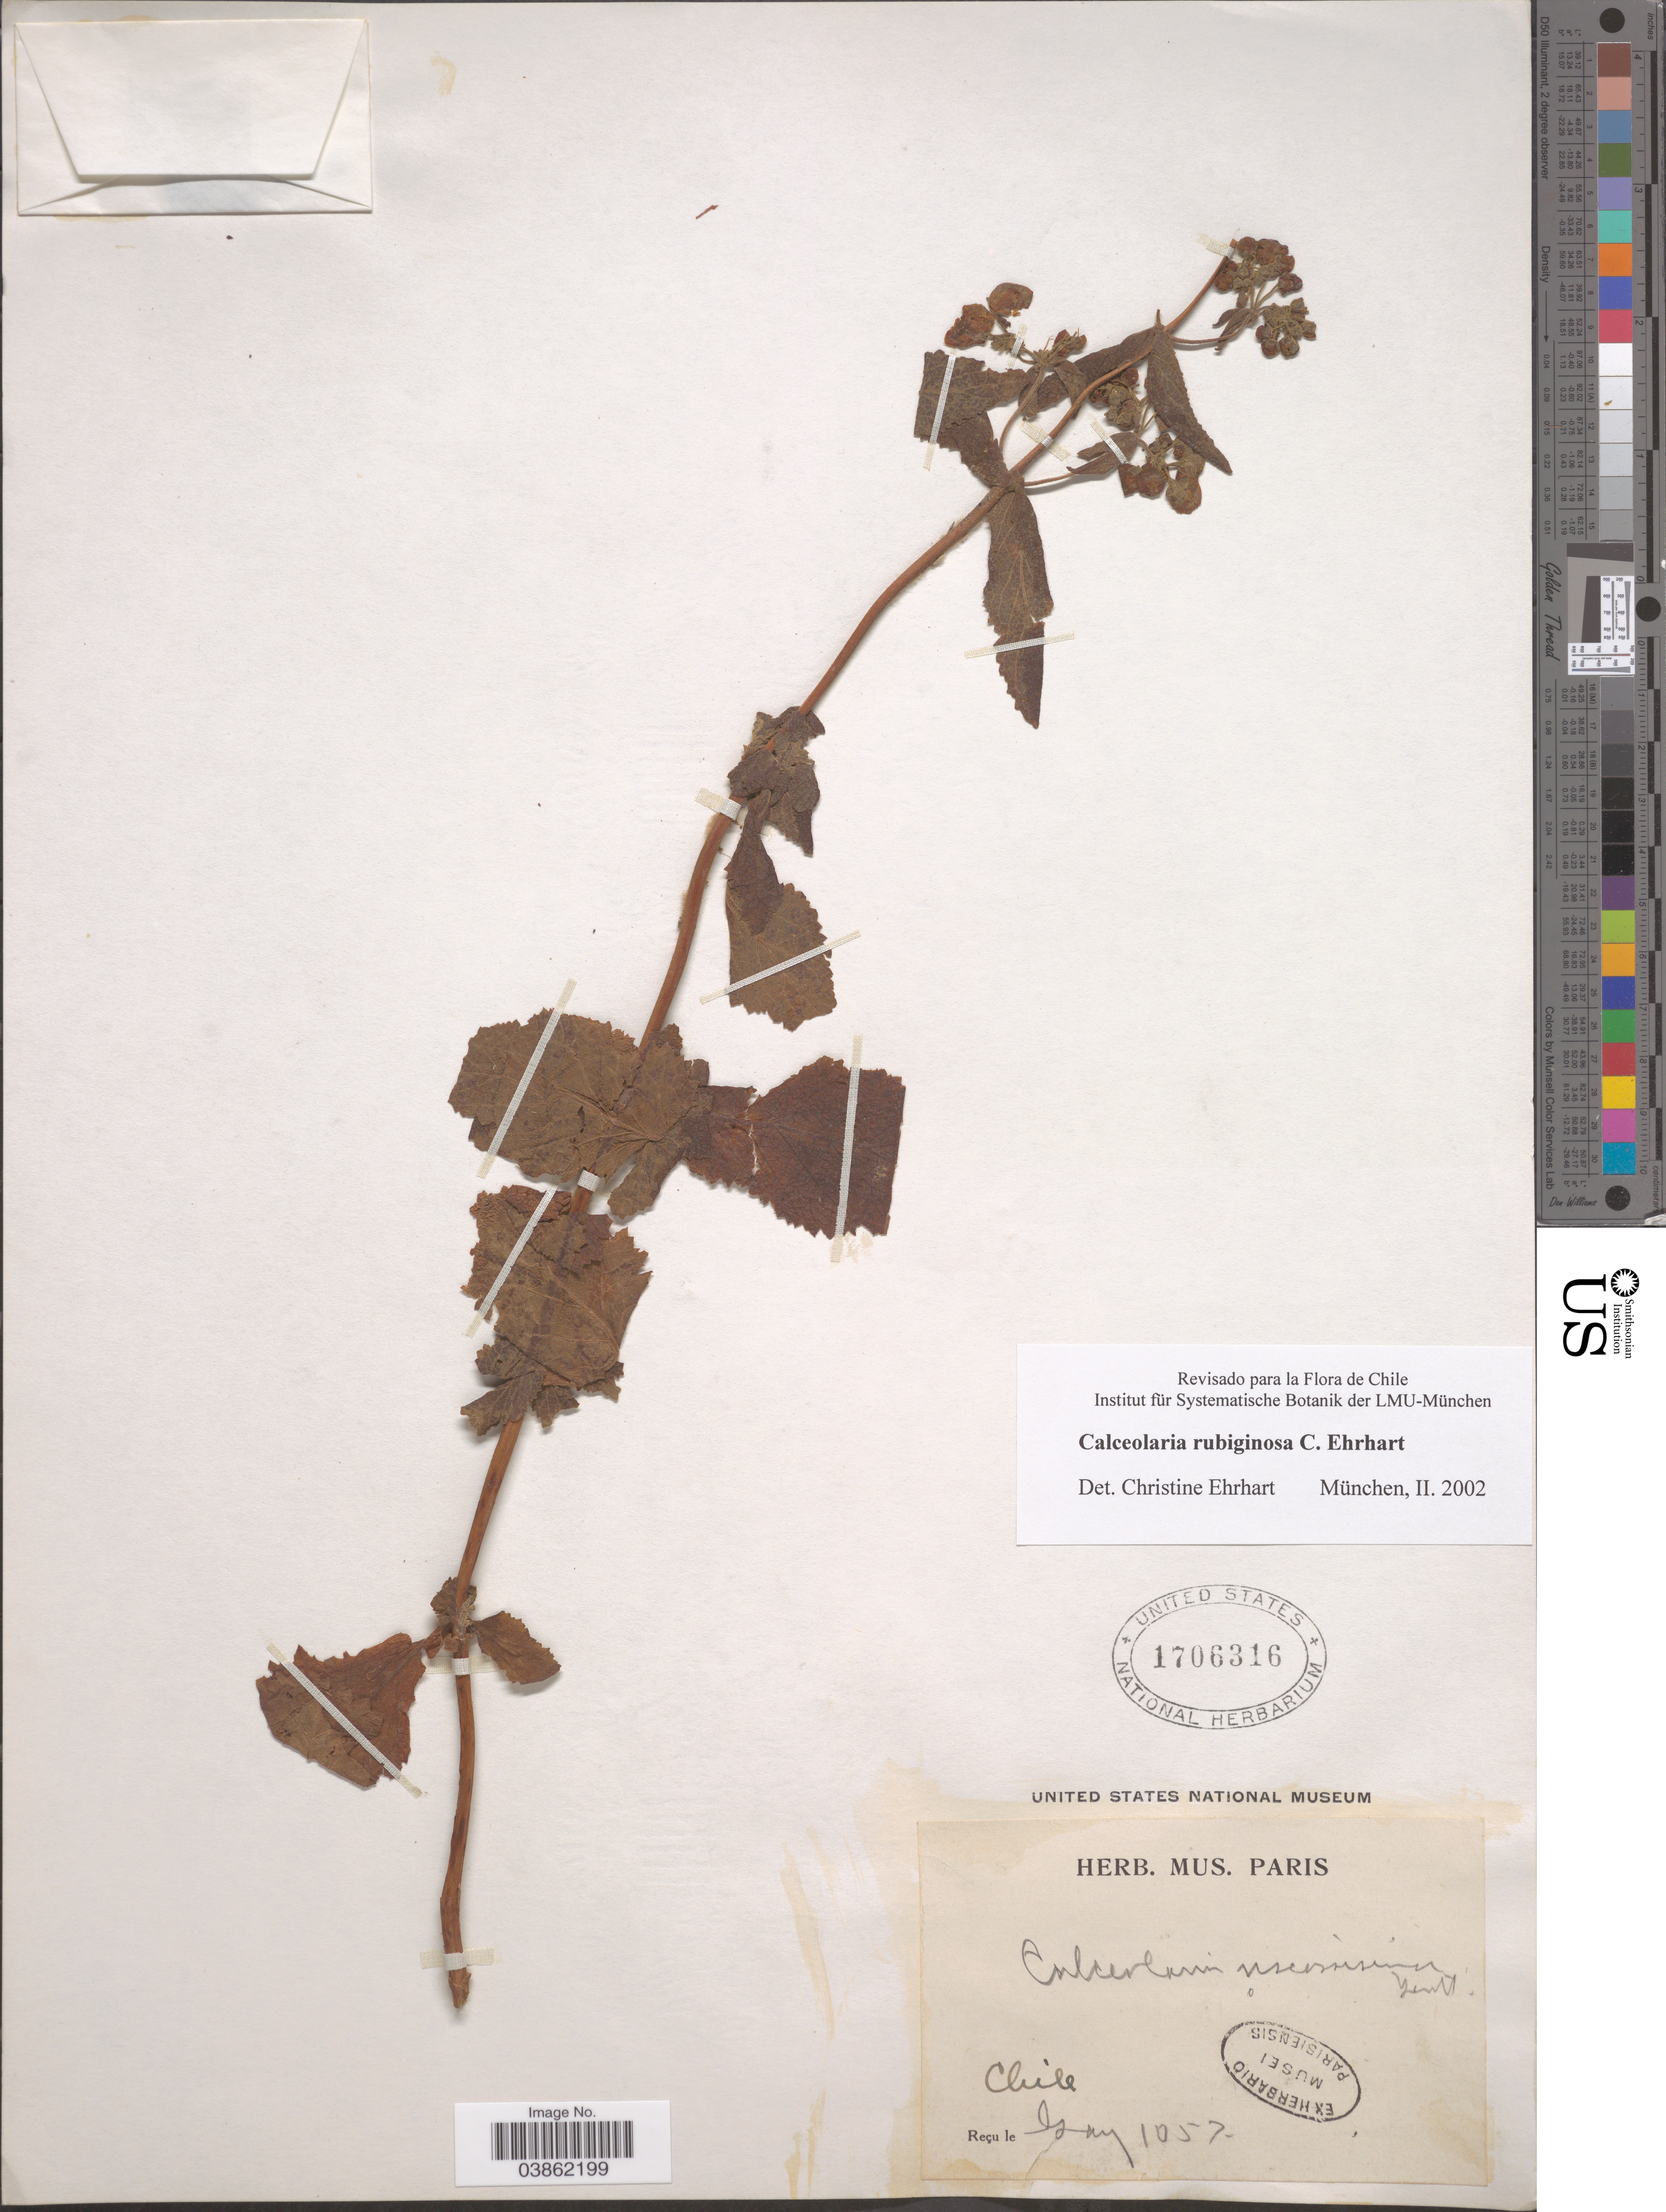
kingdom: Plantae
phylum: Tracheophyta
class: Magnoliopsida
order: Lamiales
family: Calceolariaceae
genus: Calceolaria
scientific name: Calceolaria rubiginosa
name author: C. Ehrh.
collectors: -- Gay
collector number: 1057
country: Chile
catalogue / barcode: US 1706316